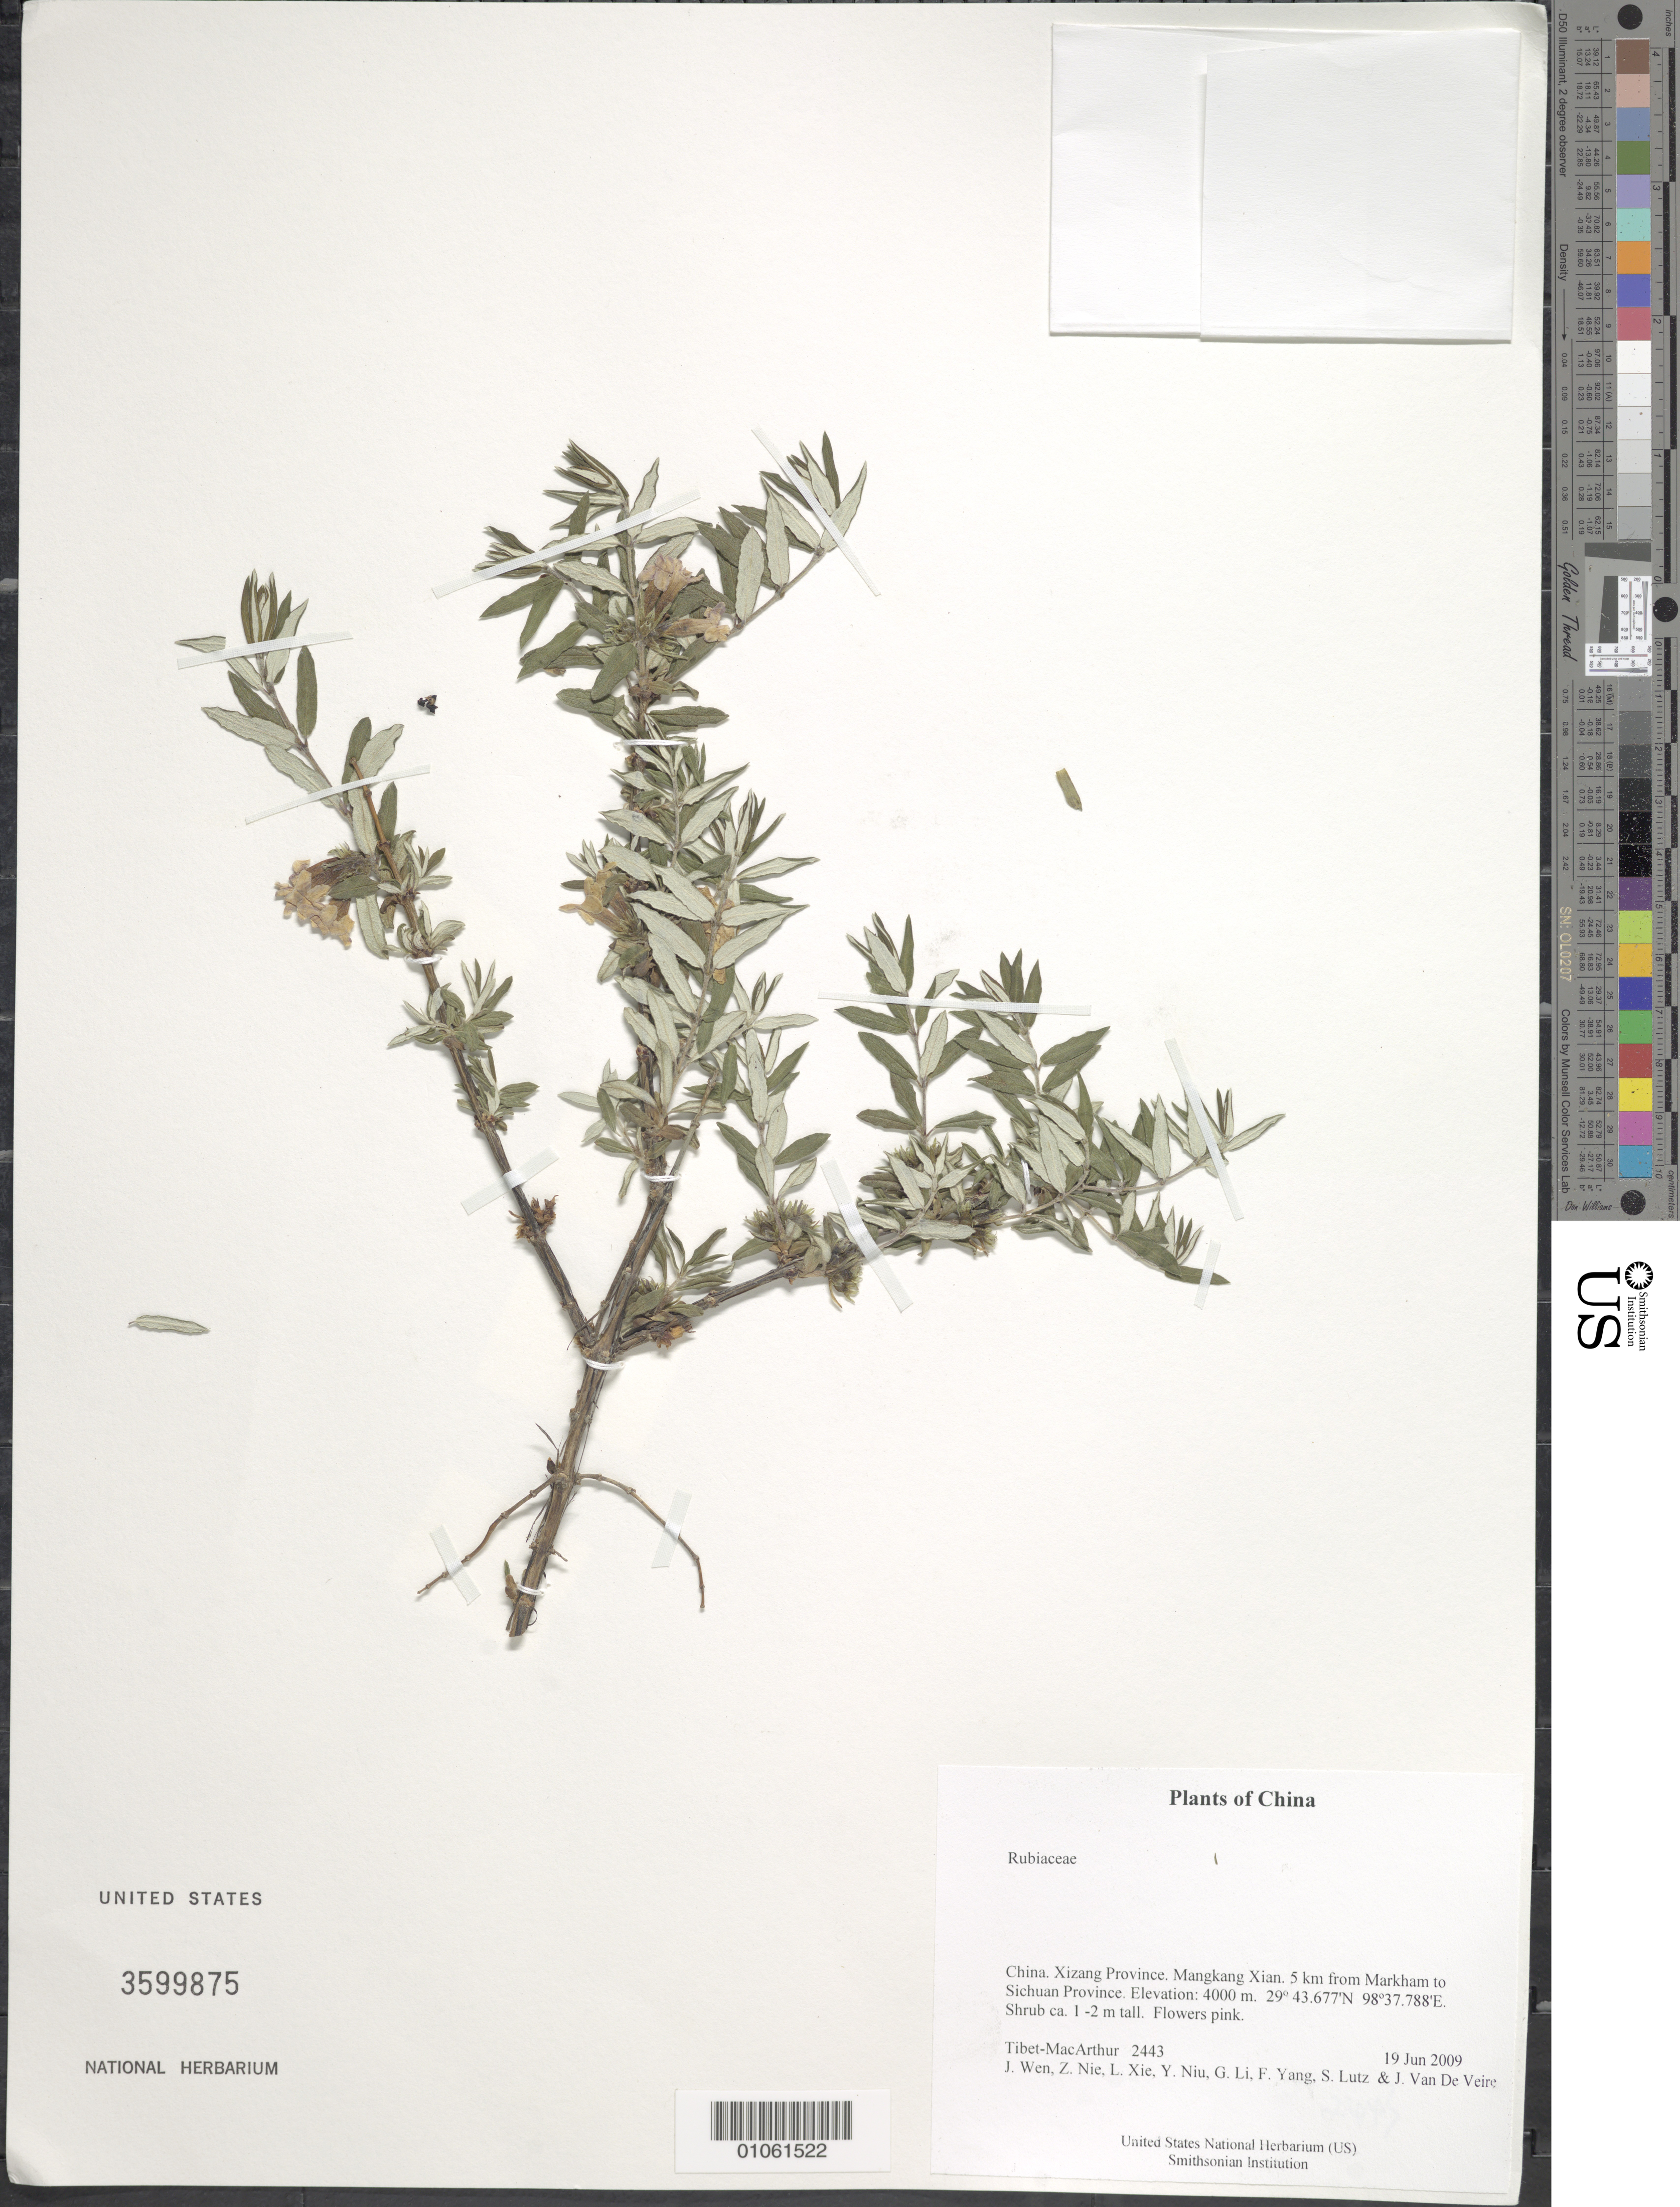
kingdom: Plantae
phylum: Tracheophyta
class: Magnoliopsida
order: Gentianales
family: Rubiaceae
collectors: Tibet-MacArthur, J. Wen, Z. Nie, L. Xie, Y. Niu, G. Li, F. Yang, S. Lutz & J. Van De Veire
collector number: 2443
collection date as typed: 19 Jun 2009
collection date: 2009-06-19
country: China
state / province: Xizang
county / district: Mangkang Xian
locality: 5 km from Markham to Sichuan Province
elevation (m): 4000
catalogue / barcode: US 3599875